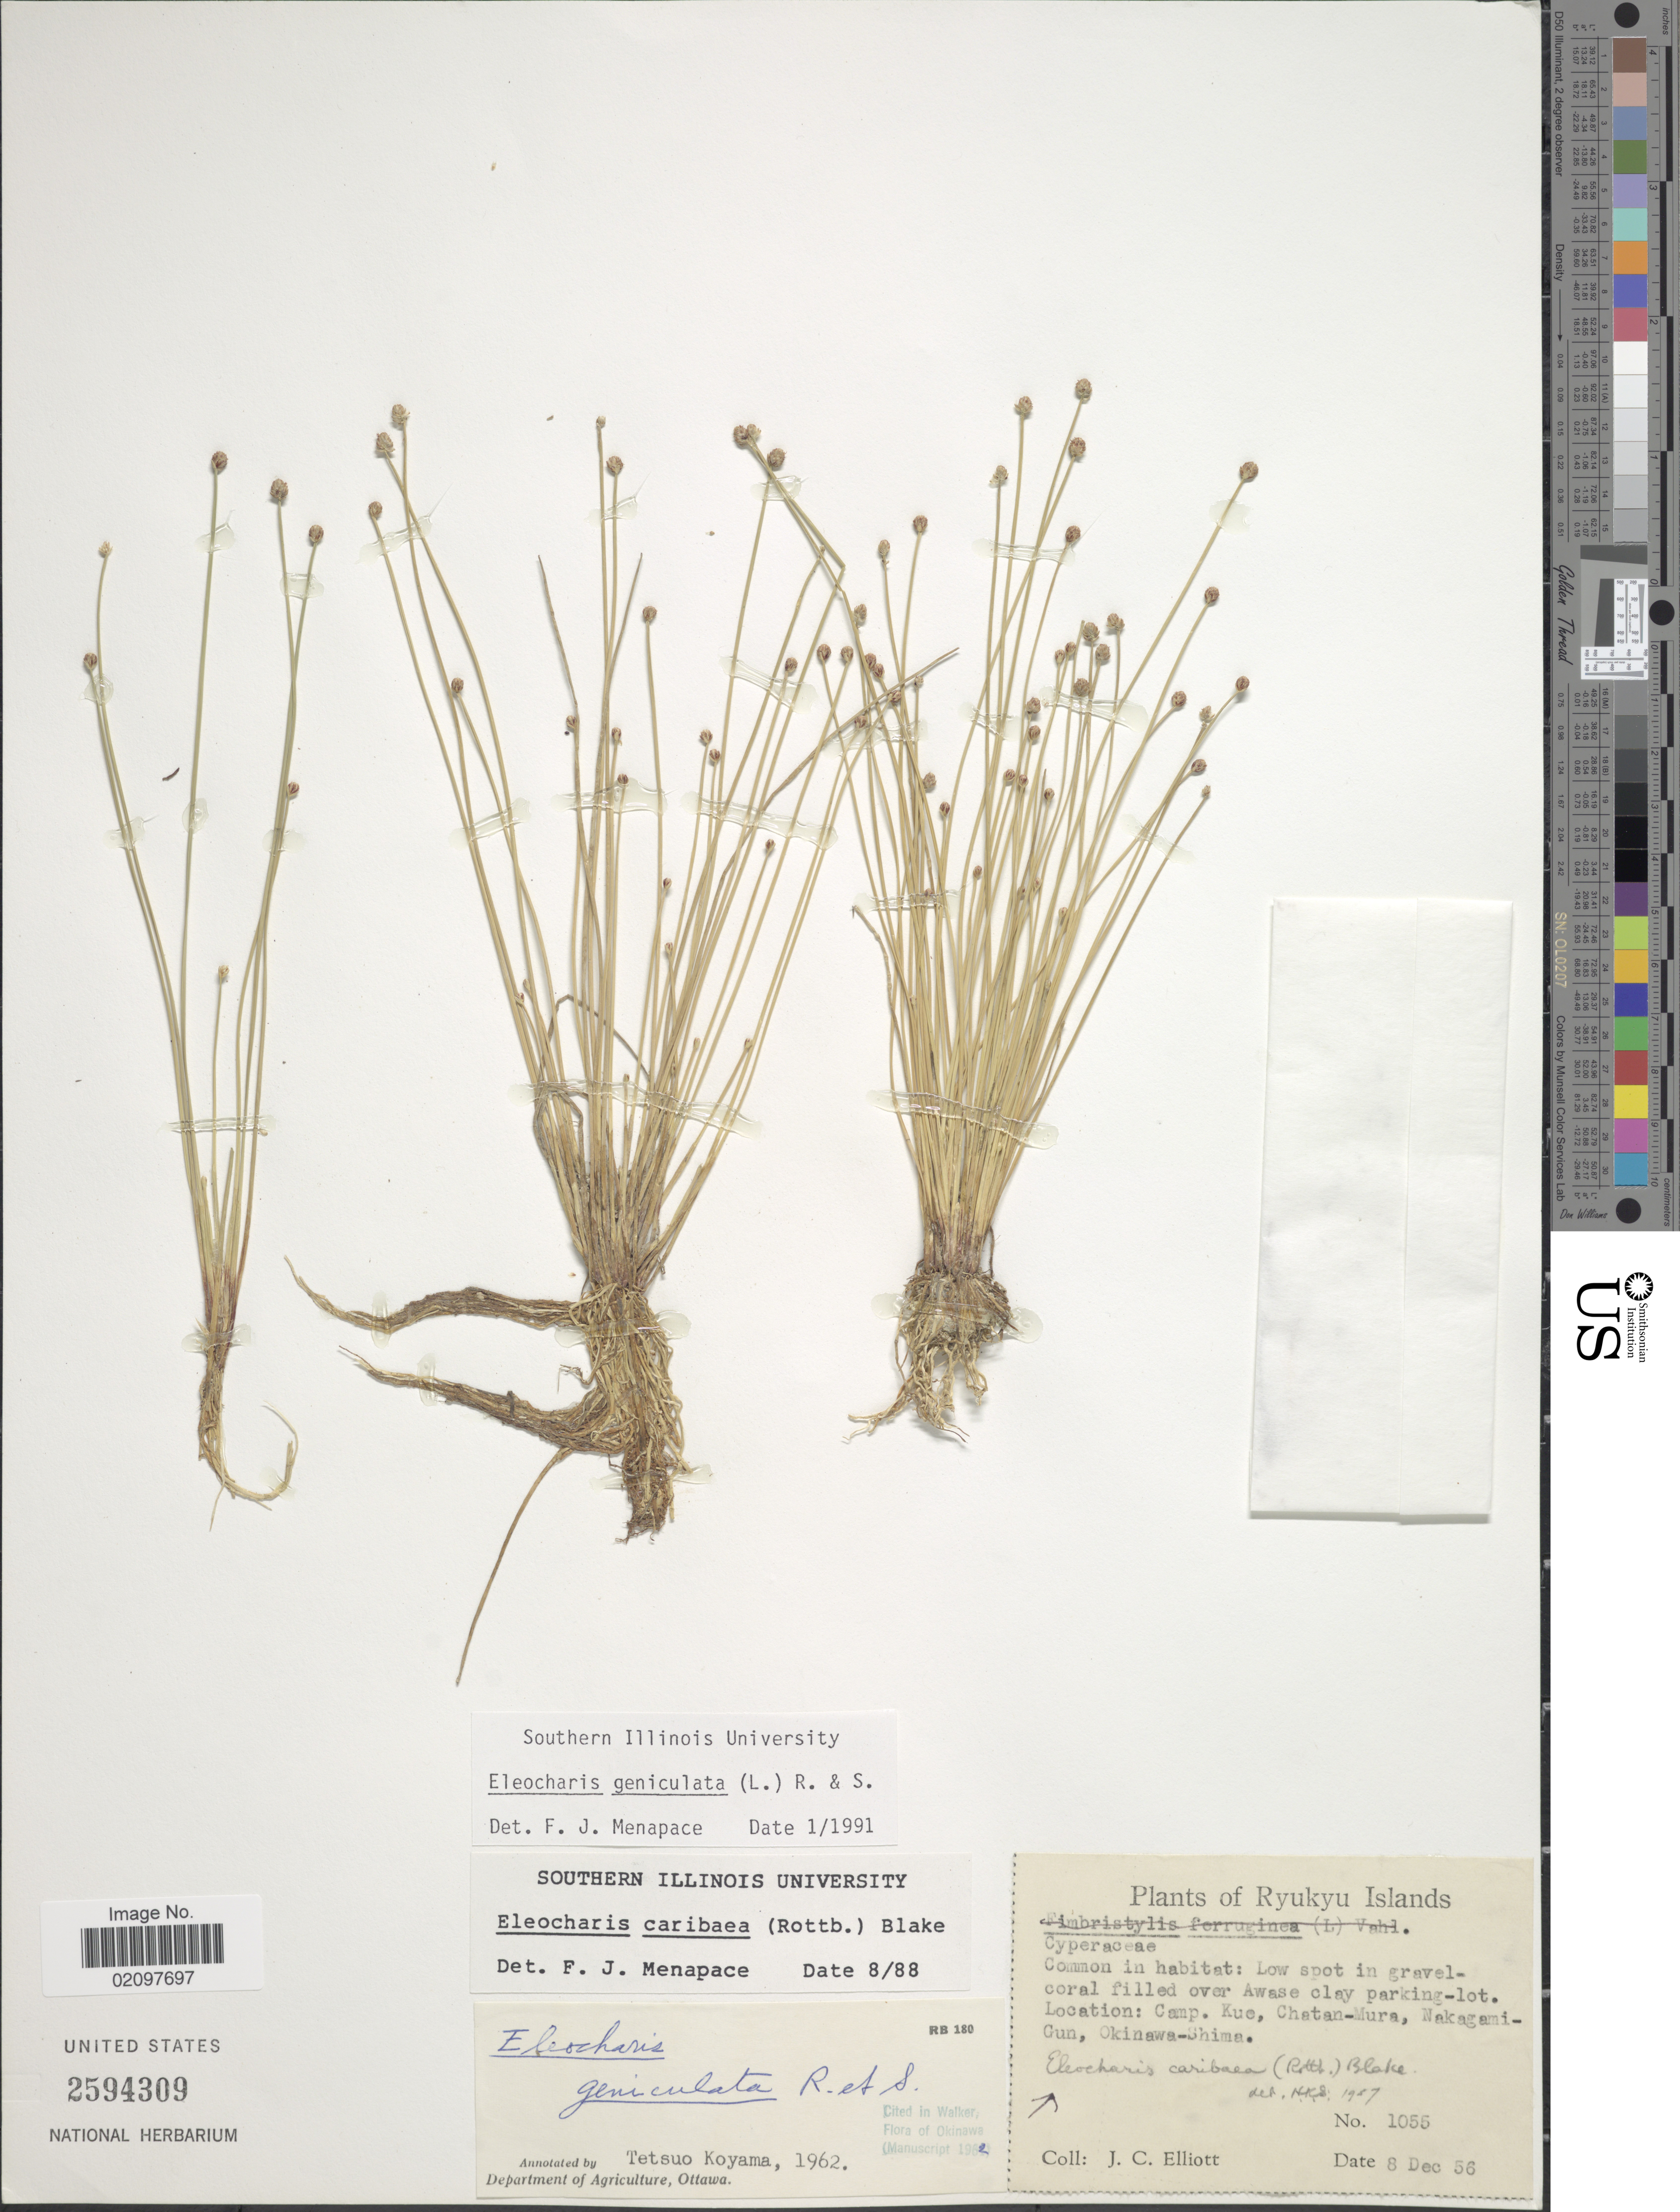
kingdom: Plantae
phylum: Tracheophyta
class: Liliopsida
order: Poales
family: Cyperaceae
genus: Eleocharis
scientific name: Eleocharis geniculata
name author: (L.) Roem. & Schult.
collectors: J. Elliot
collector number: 1055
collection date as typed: Transcribed d/m/y: 8/12/56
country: Japan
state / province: Okinawa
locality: Ryukyu Islands. Camp. Kue, Chatan-Mura, Nakagami-Cun, Okinawa-Shima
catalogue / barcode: US 2594309